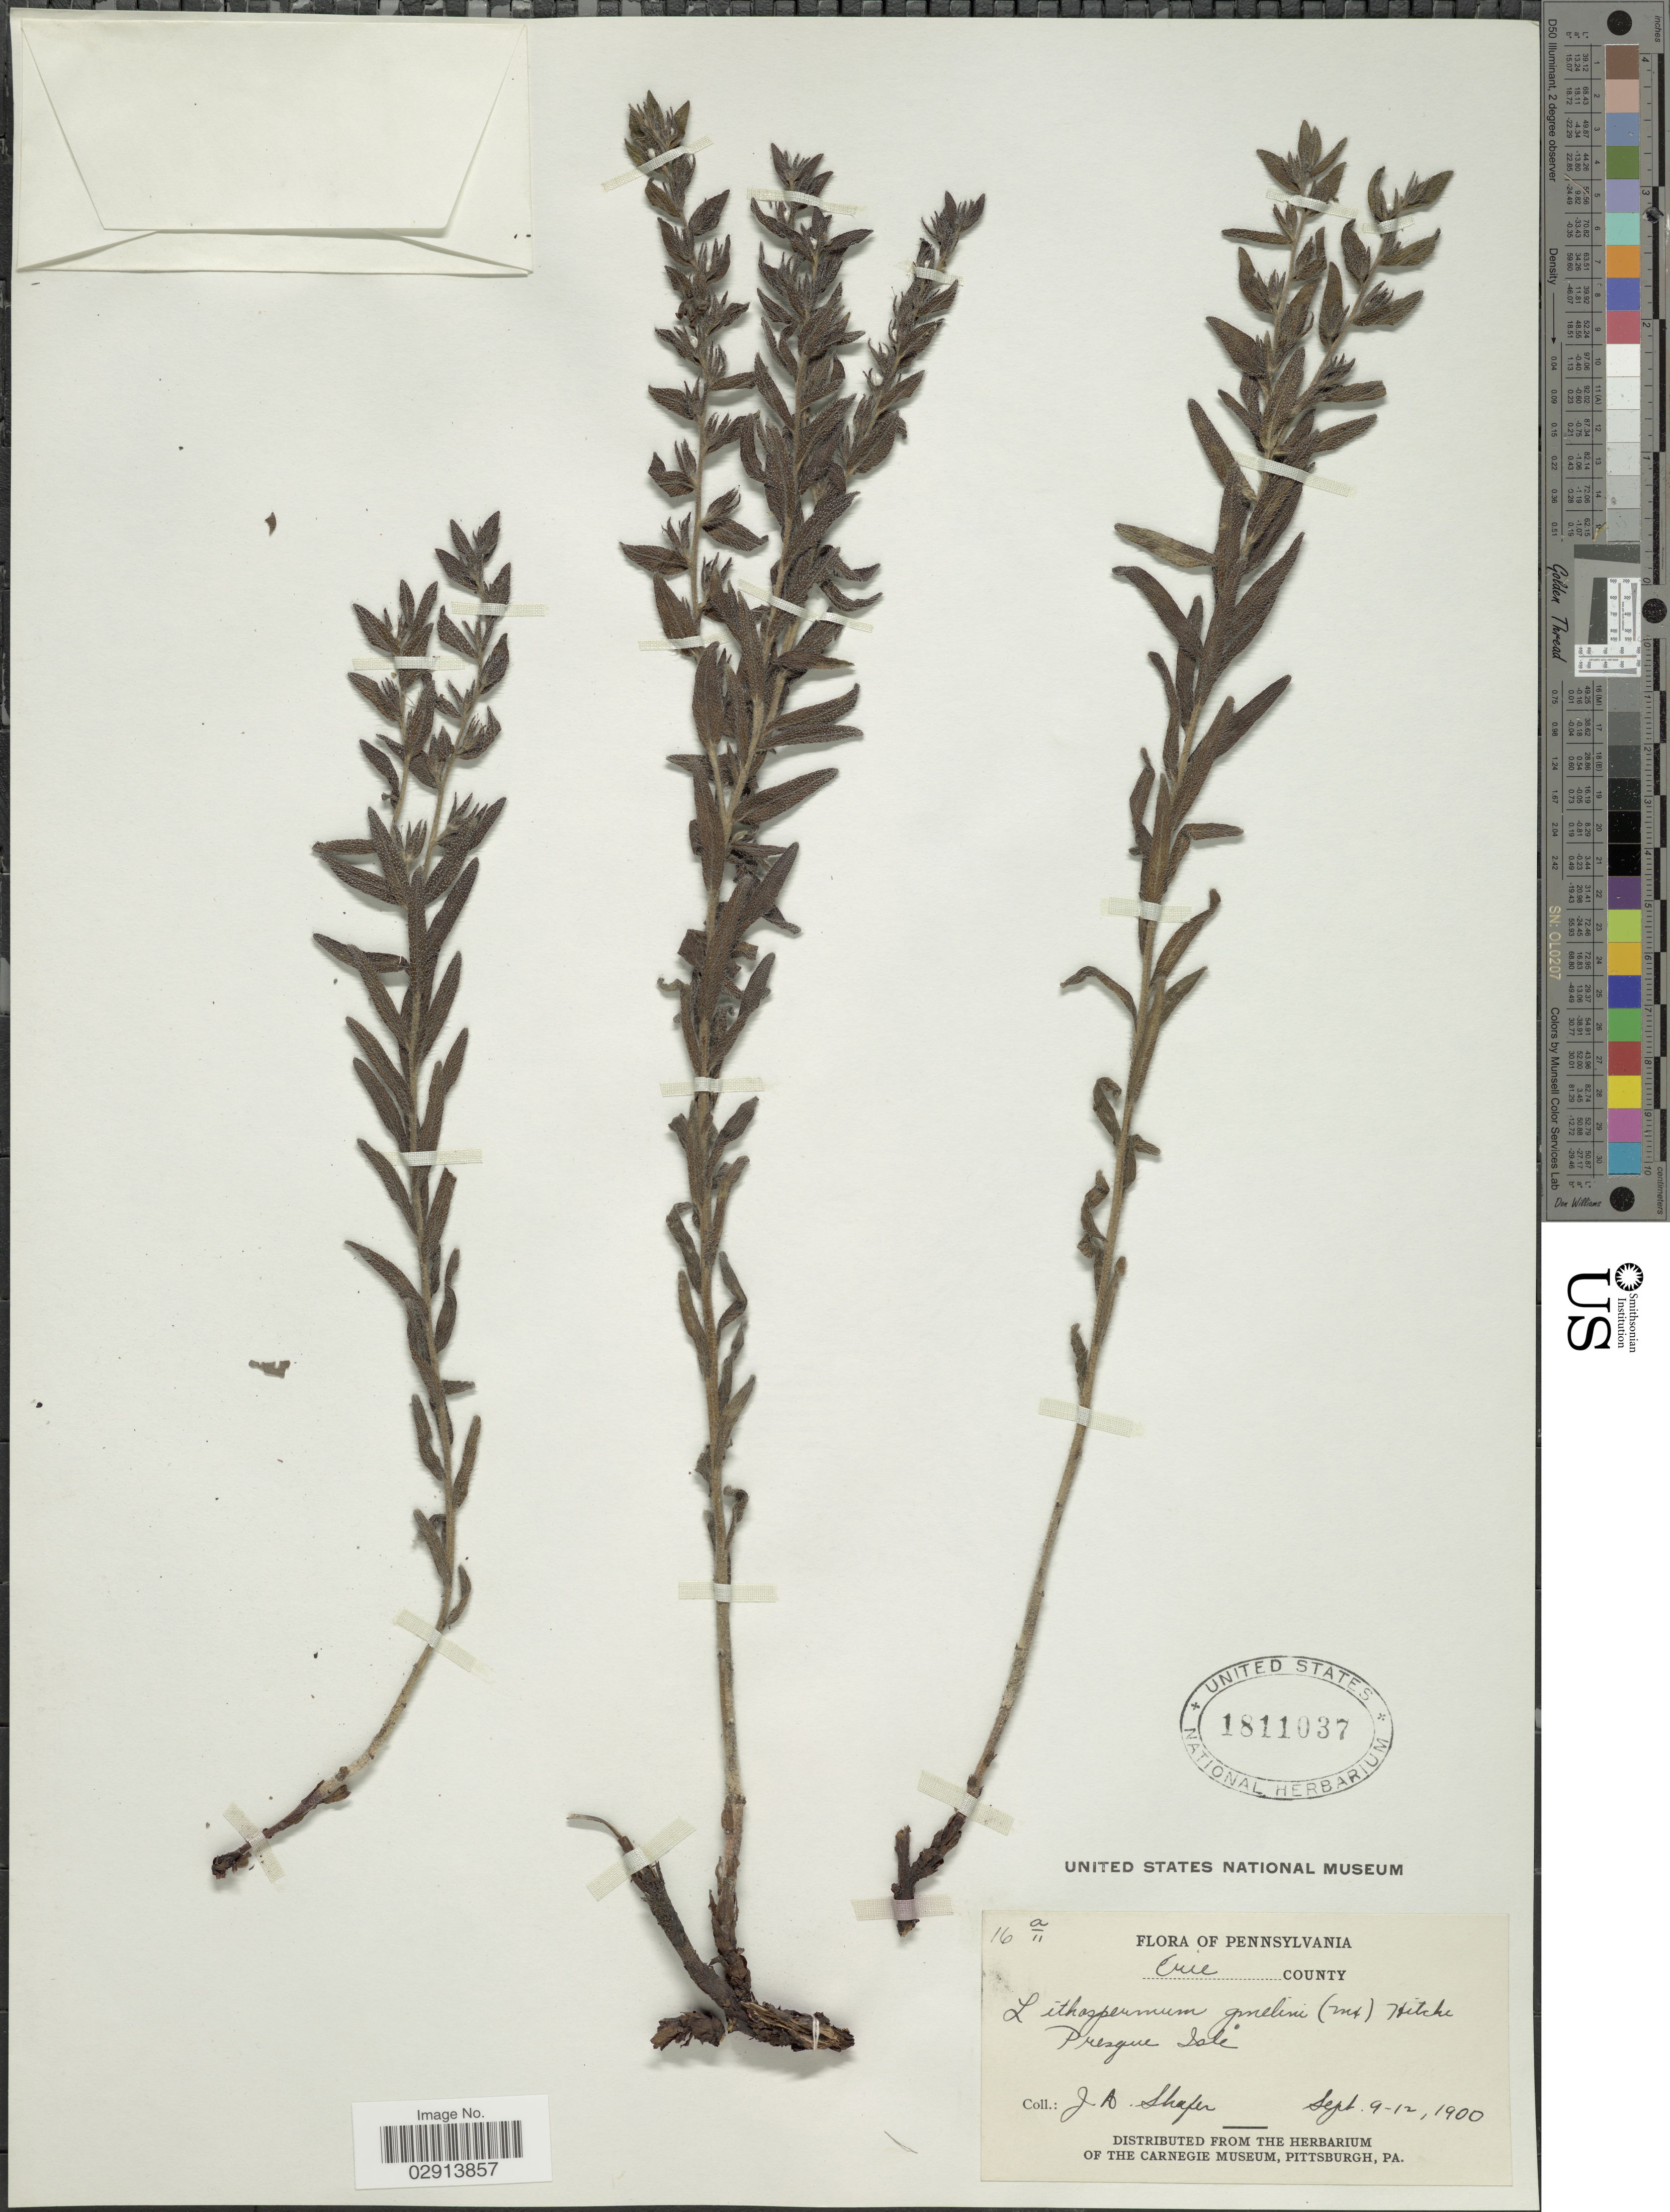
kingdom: Plantae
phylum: Tracheophyta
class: Magnoliopsida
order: Boraginales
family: Boraginaceae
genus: Lithospermum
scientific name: Lithospermum caroliniense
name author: (J.F. Gmel.) MacMill.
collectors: J. A. Shafer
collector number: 16a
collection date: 1900-09-09/1900-09-12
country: United States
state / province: Pennsylvania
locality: Erie County. Preque Isle.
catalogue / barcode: US 1811037